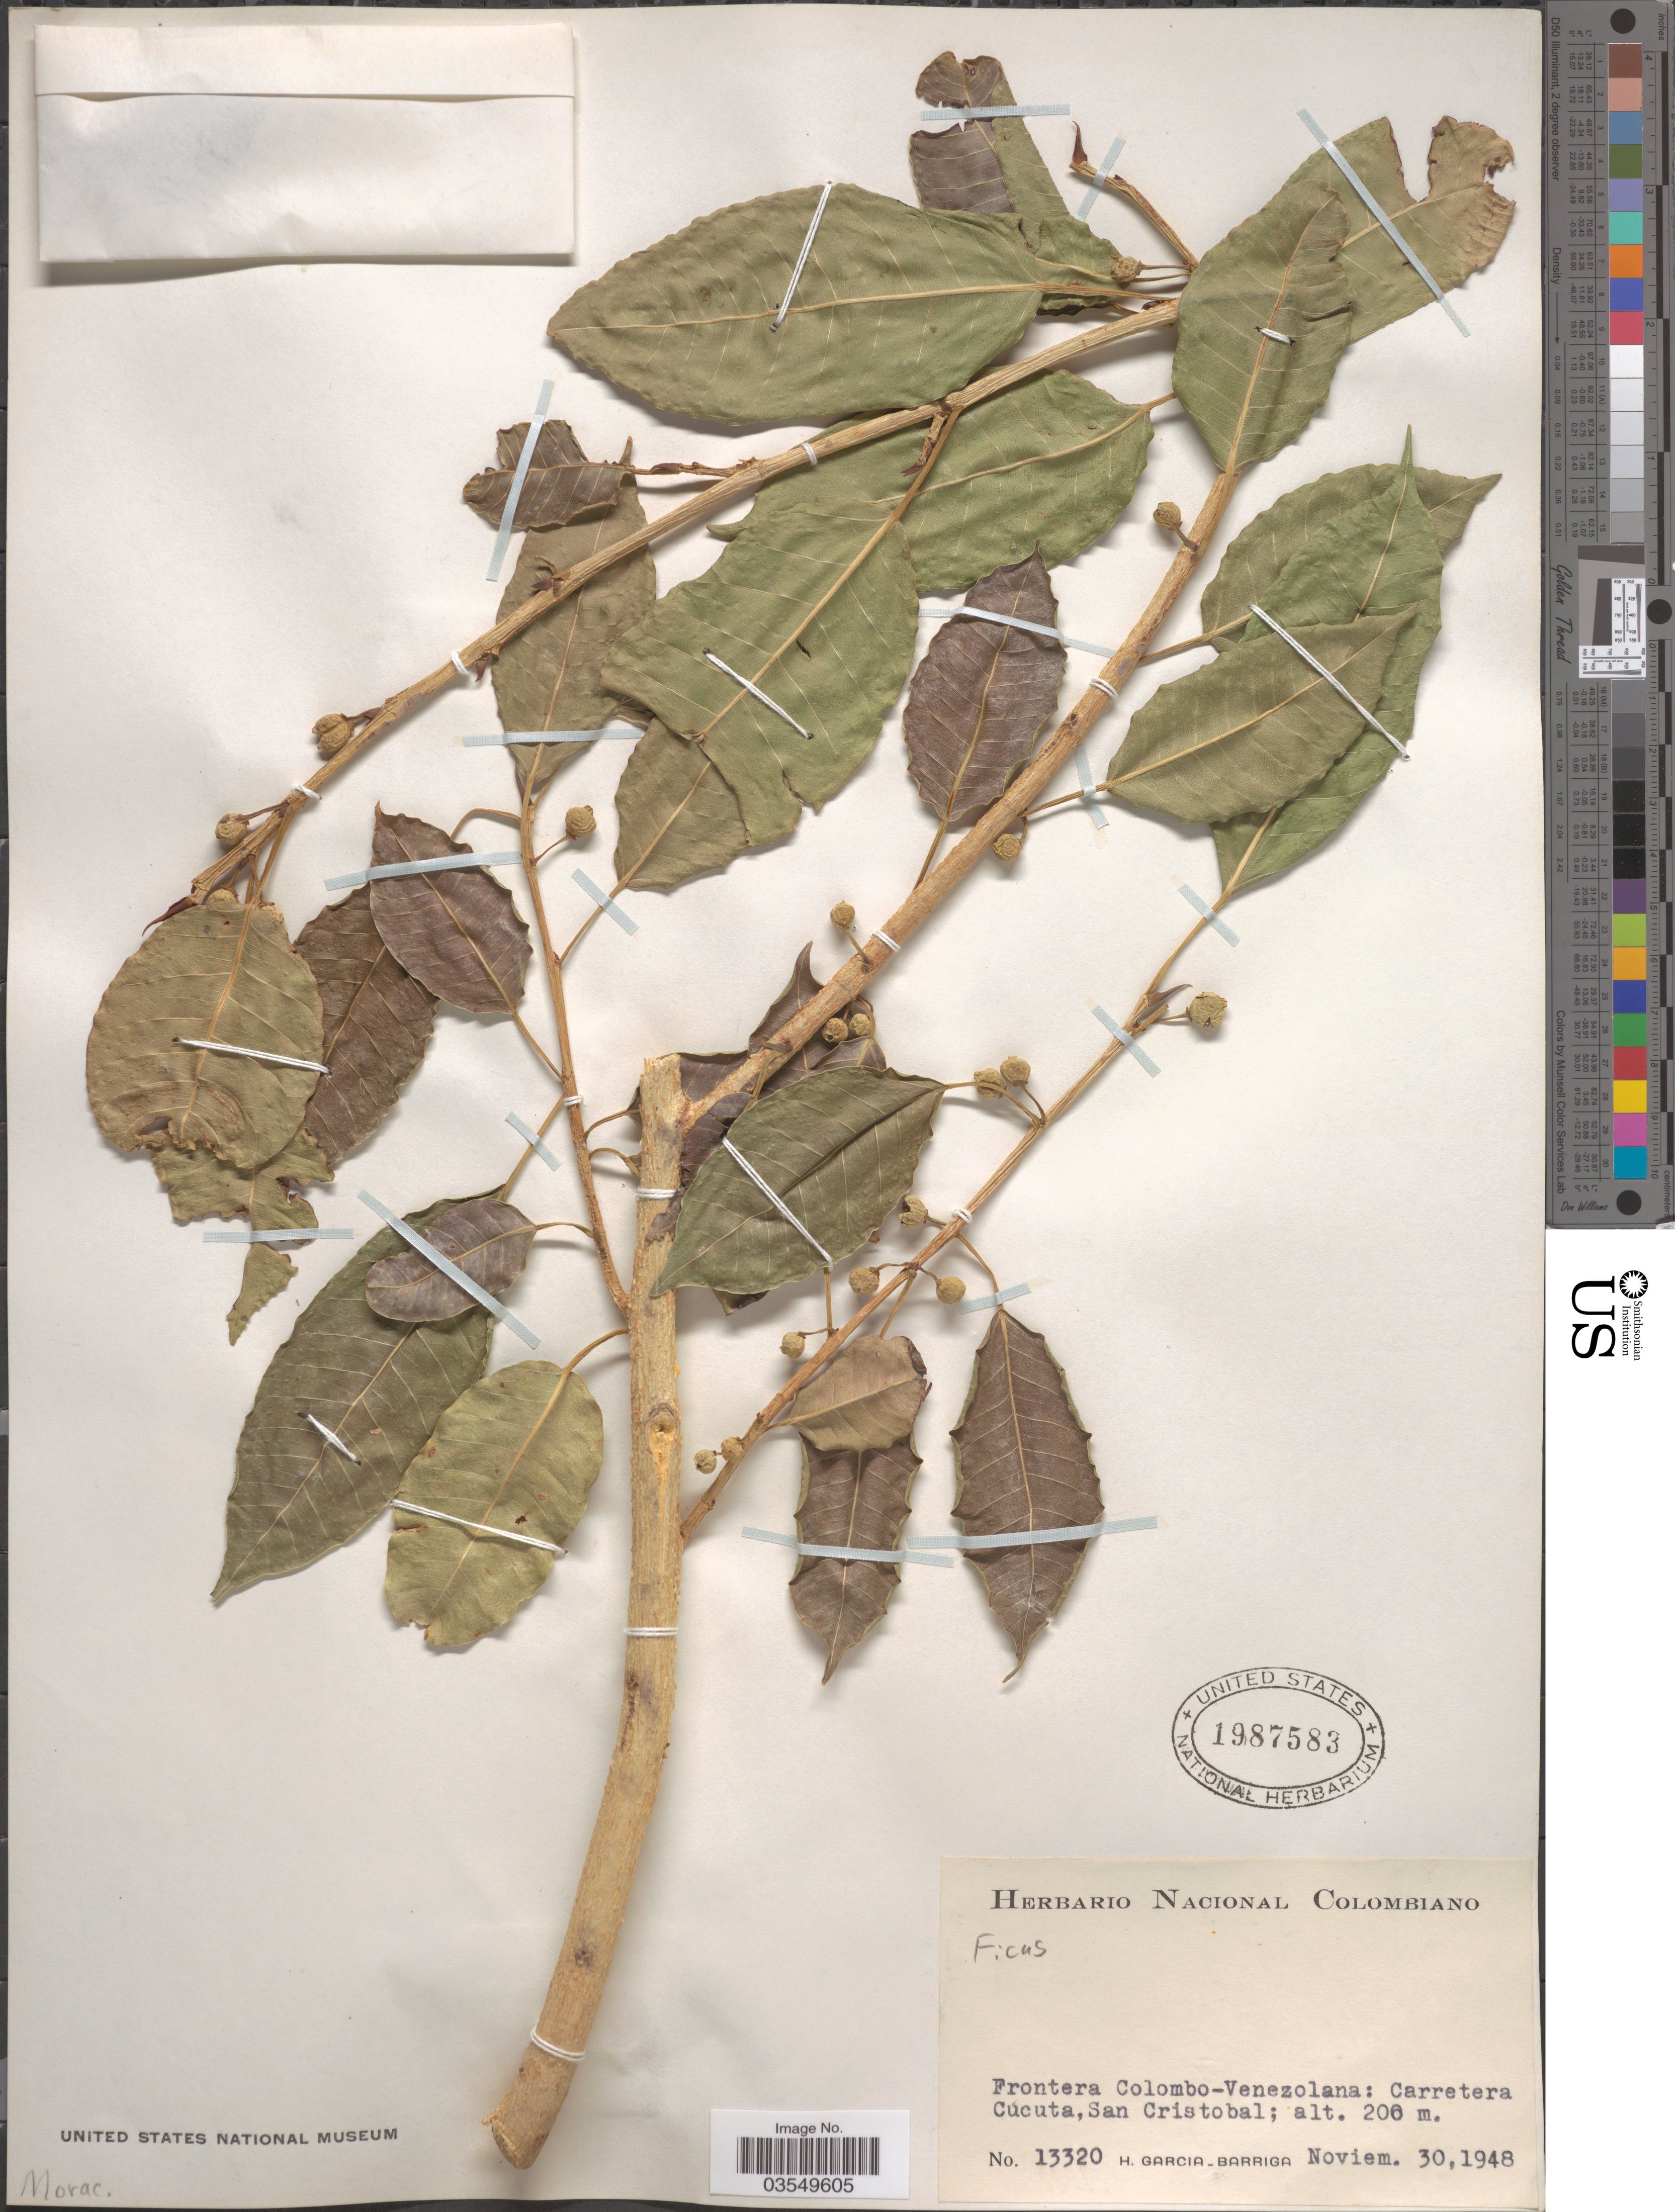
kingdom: Plantae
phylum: Tracheophyta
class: Magnoliopsida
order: Rosales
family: Moraceae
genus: Ficus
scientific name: Ficus tubulosa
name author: Pelissari & Romaniuc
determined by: Mitidieri, Nicole, (WIS), University of Wisconsin - Madison (UNITED STATES)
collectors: H. García Barriga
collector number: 13320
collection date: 1948-11-30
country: Colombia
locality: Frontera Colombo-Venezolana: Carretera Cucuta, San Cristobal.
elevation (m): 200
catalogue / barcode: US 1987583